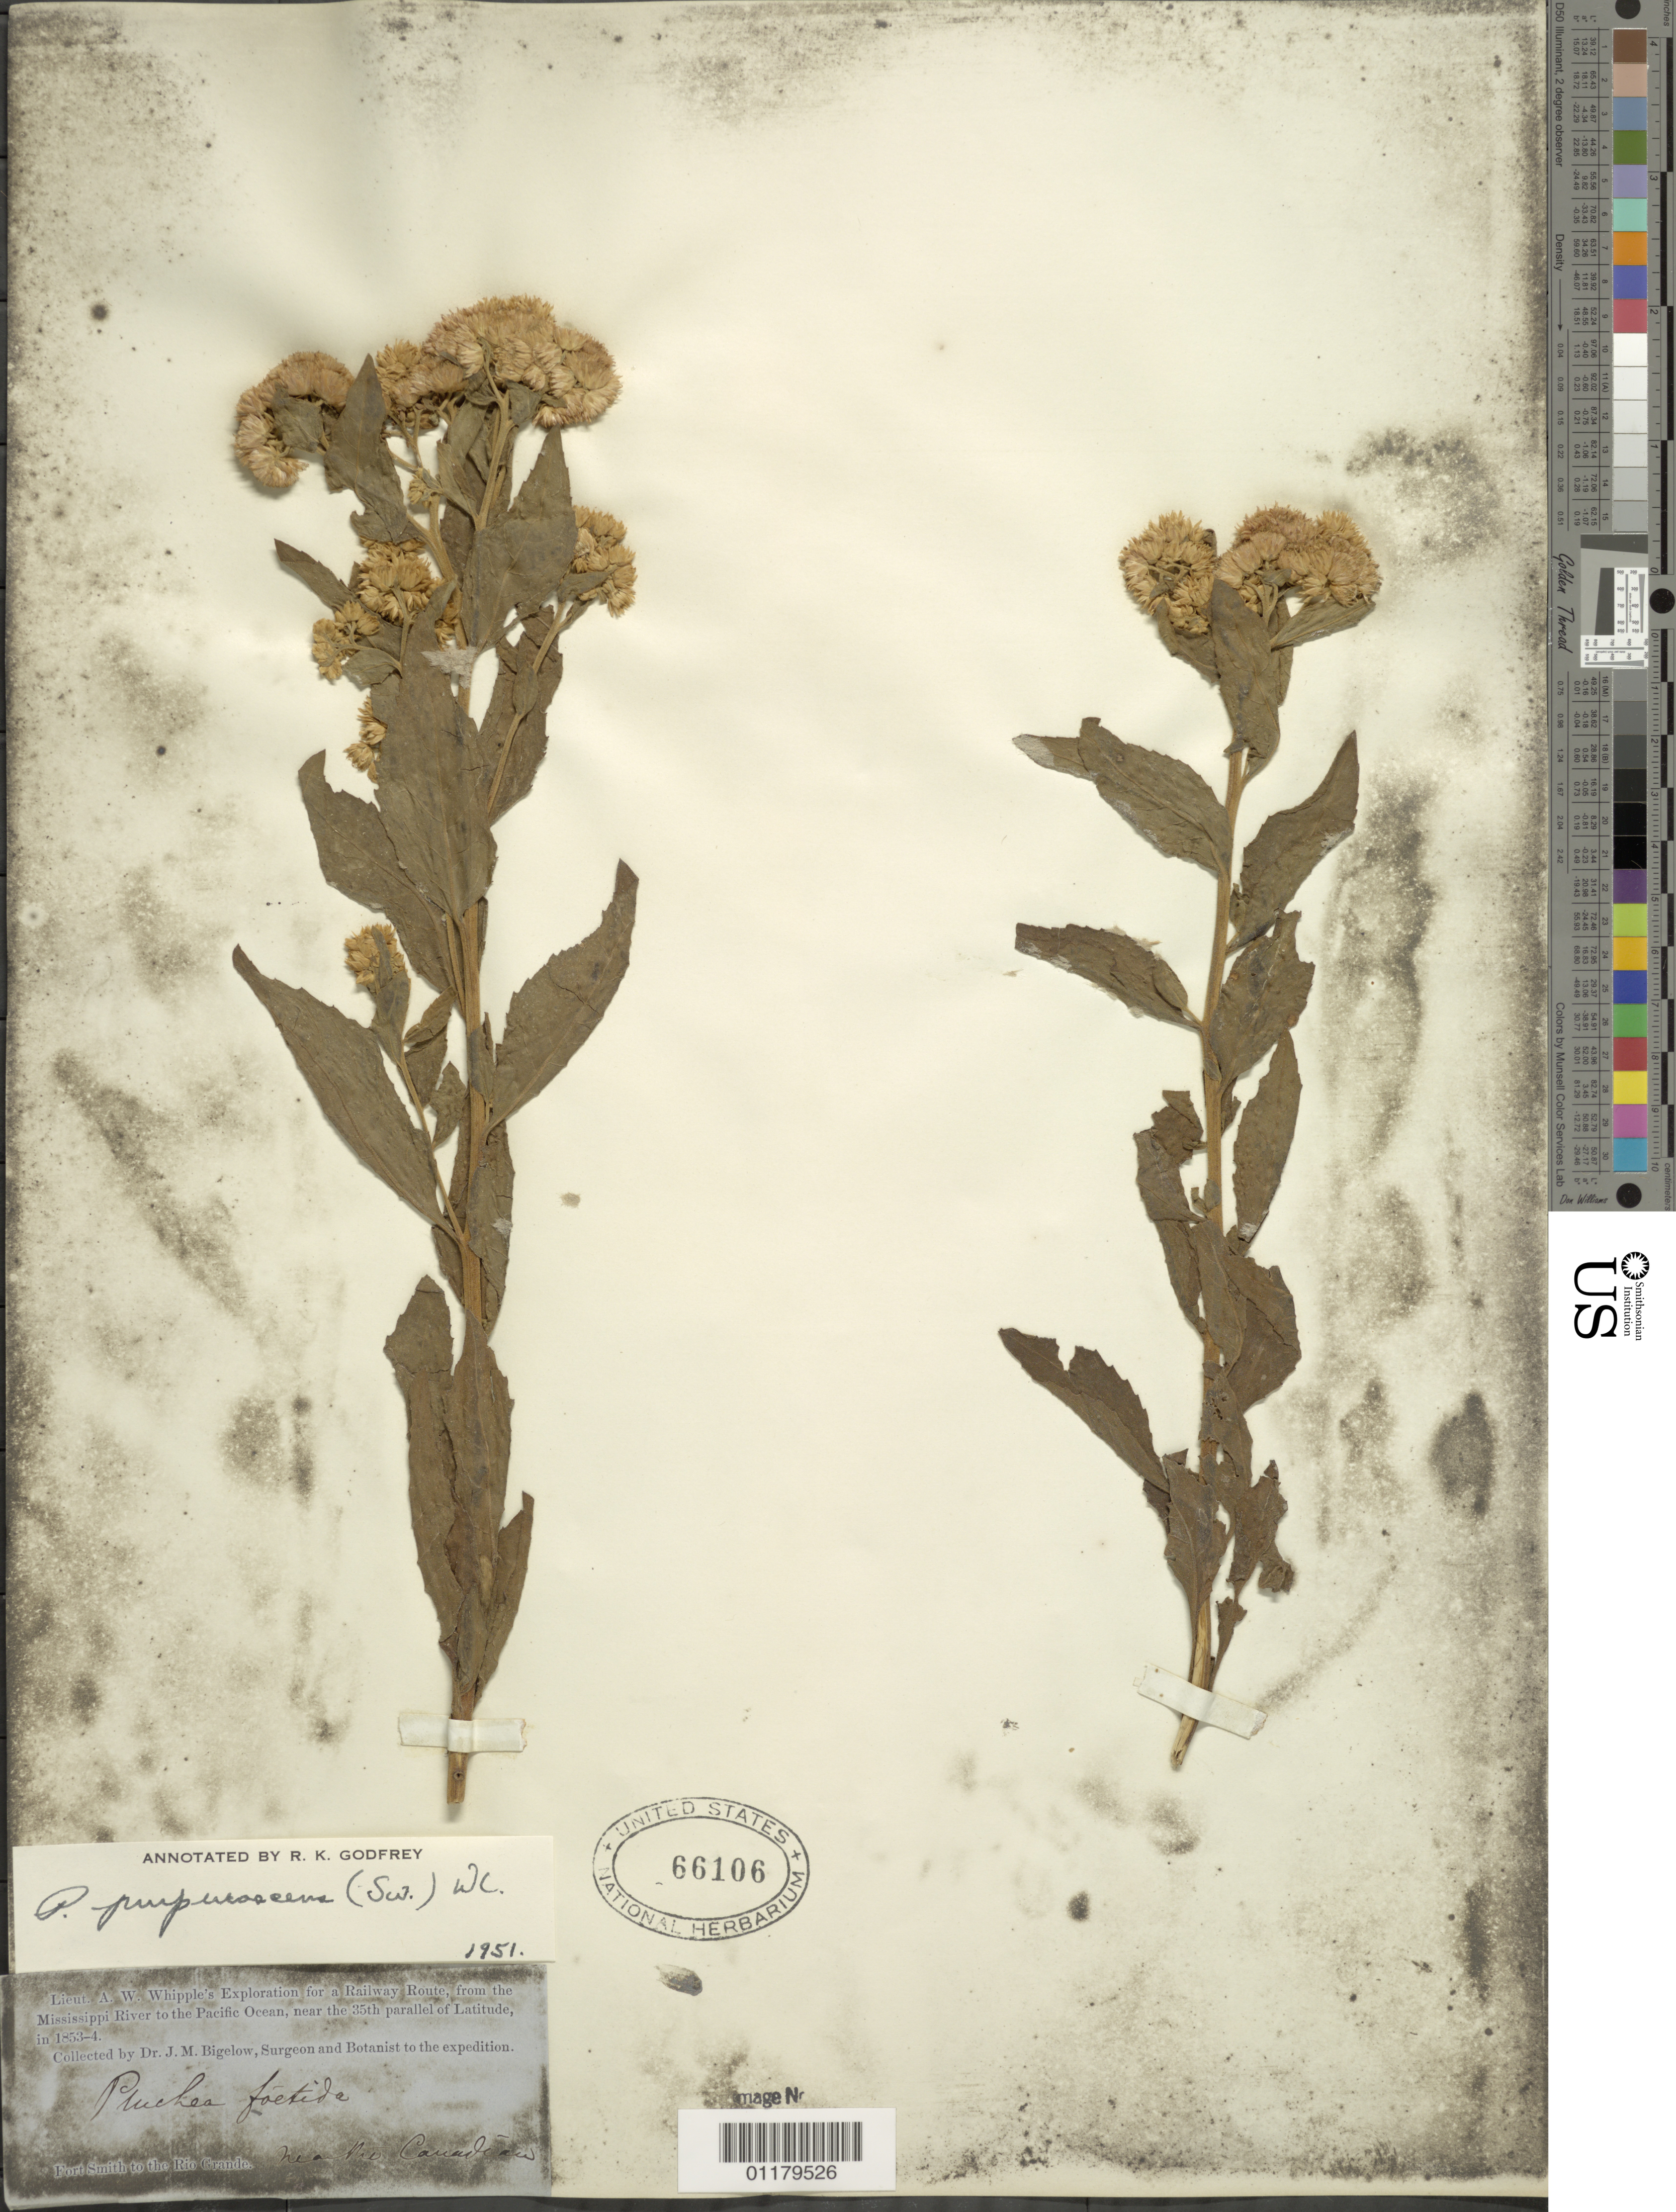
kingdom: Plantae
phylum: Tracheophyta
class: Magnoliopsida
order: Asterales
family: Asteraceae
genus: Pluchea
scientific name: Pluchea purpurascens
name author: (Sw.) DC.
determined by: Godfrey, R. K.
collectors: J. M. Bigelow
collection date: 1853/1854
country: United States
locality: Fort Smith to the Rio Grande. Canadian River.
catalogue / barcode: US 66106